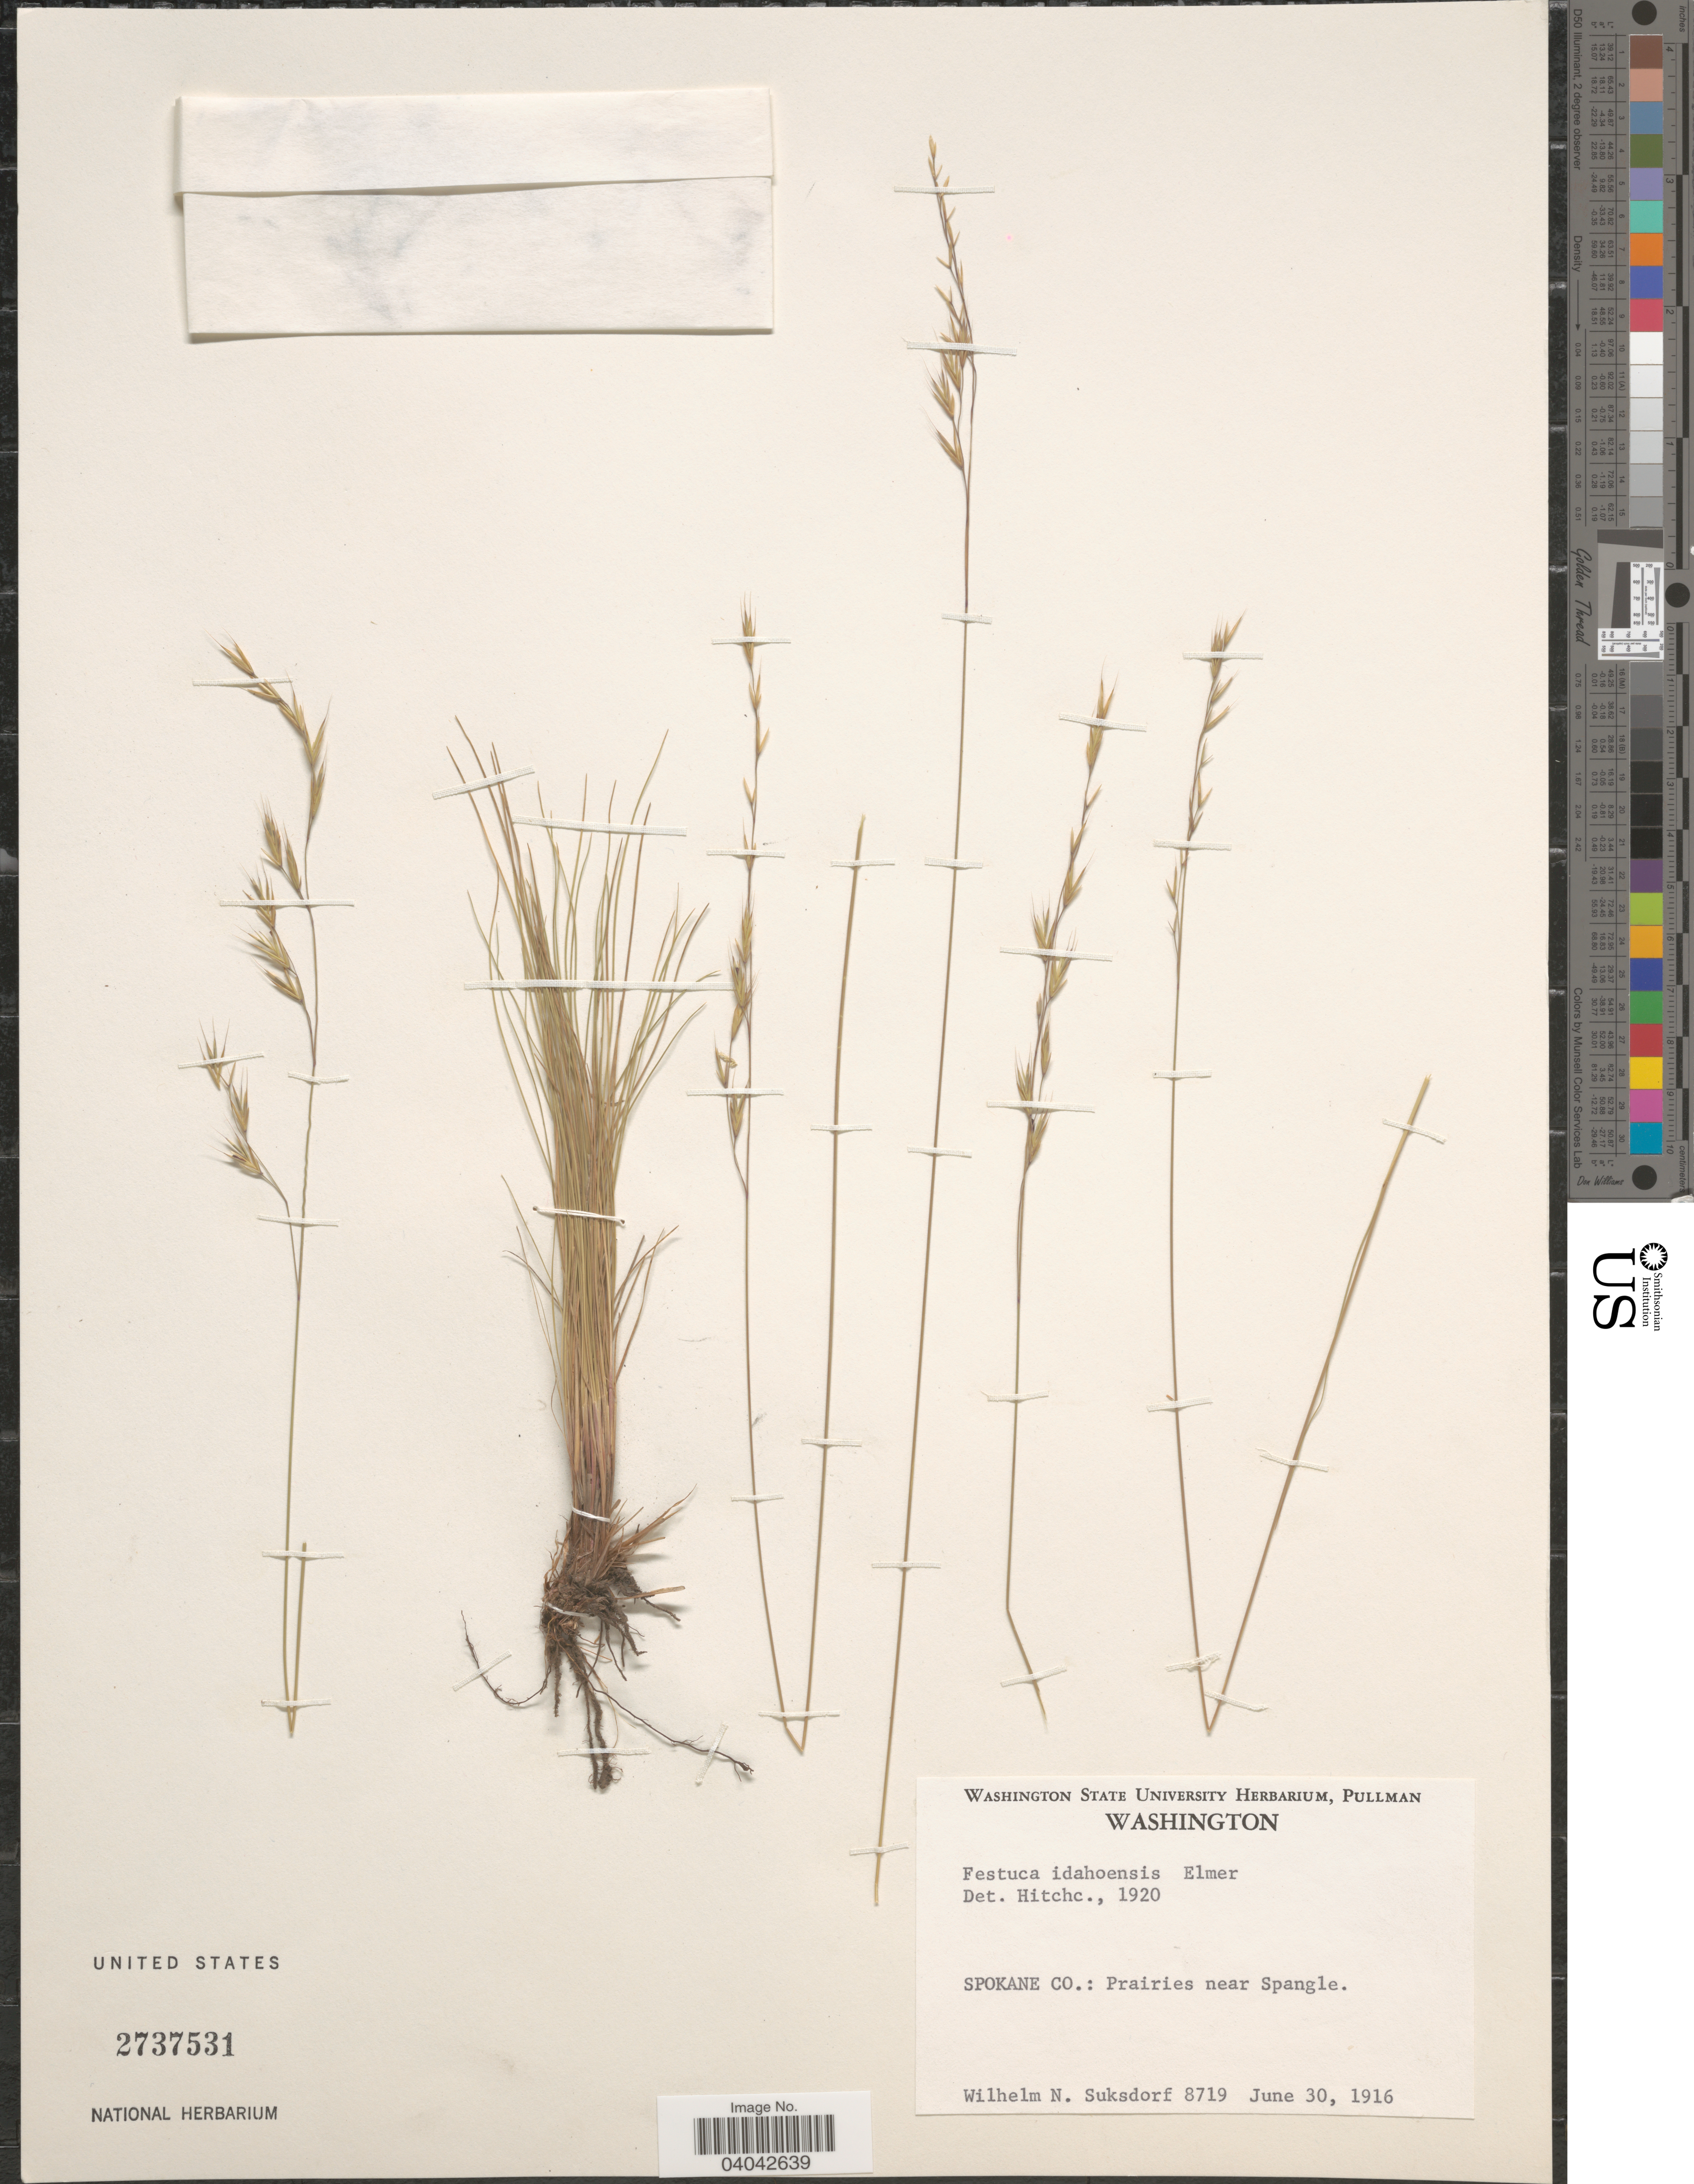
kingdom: Plantae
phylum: Tracheophyta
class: Liliopsida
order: Poales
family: Poaceae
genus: Festuca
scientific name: Festuca idahoensis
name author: Elmer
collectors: W. N. Suksdorf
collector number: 8719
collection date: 1916-06-30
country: United States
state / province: Washington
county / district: Spokane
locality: Spokane Co.: Prairies near Spangle.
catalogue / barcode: US 2737531